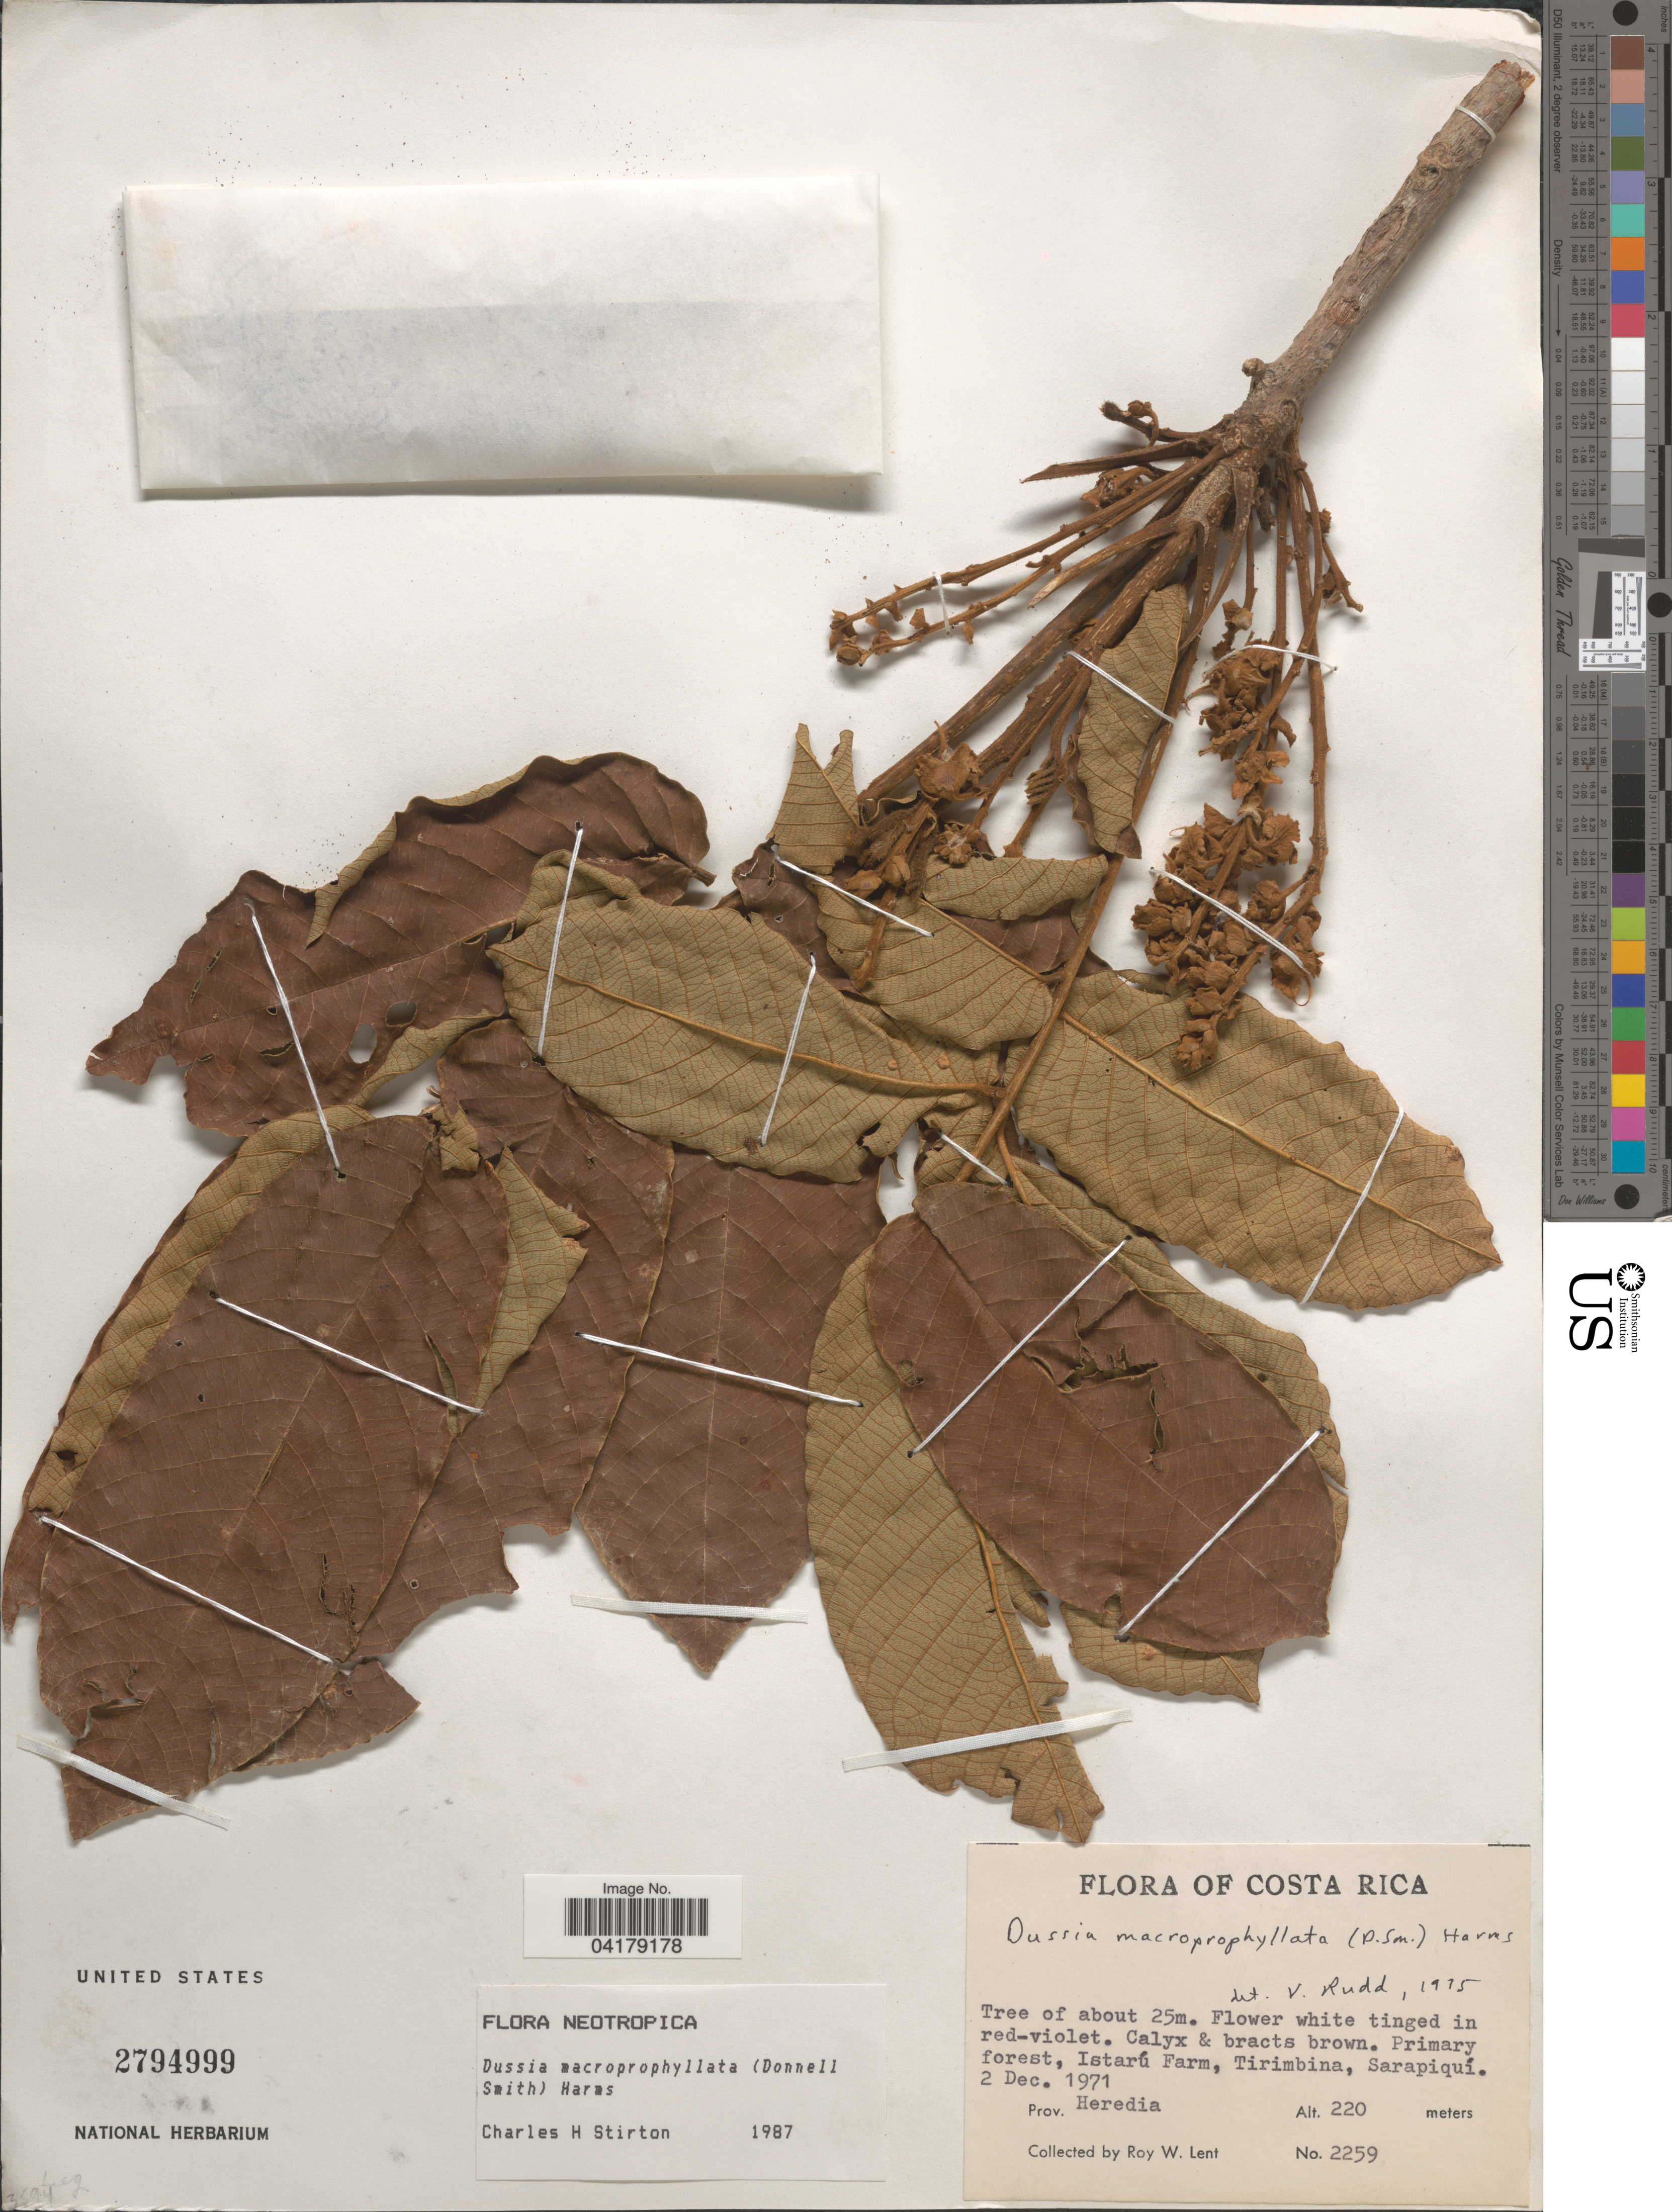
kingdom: Plantae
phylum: Tracheophyta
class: Magnoliopsida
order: Fabales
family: Fabaceae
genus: Dussia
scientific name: Dussia macroprophyllata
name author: (Donn. Sm.) Harms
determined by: Stirton, Charles H.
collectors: R. W. Lent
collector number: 2259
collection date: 1971-12-02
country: Costa Rica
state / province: Heredia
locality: Istarú Farm, Tirimbina, Sarapiquí.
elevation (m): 220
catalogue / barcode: US 2794999